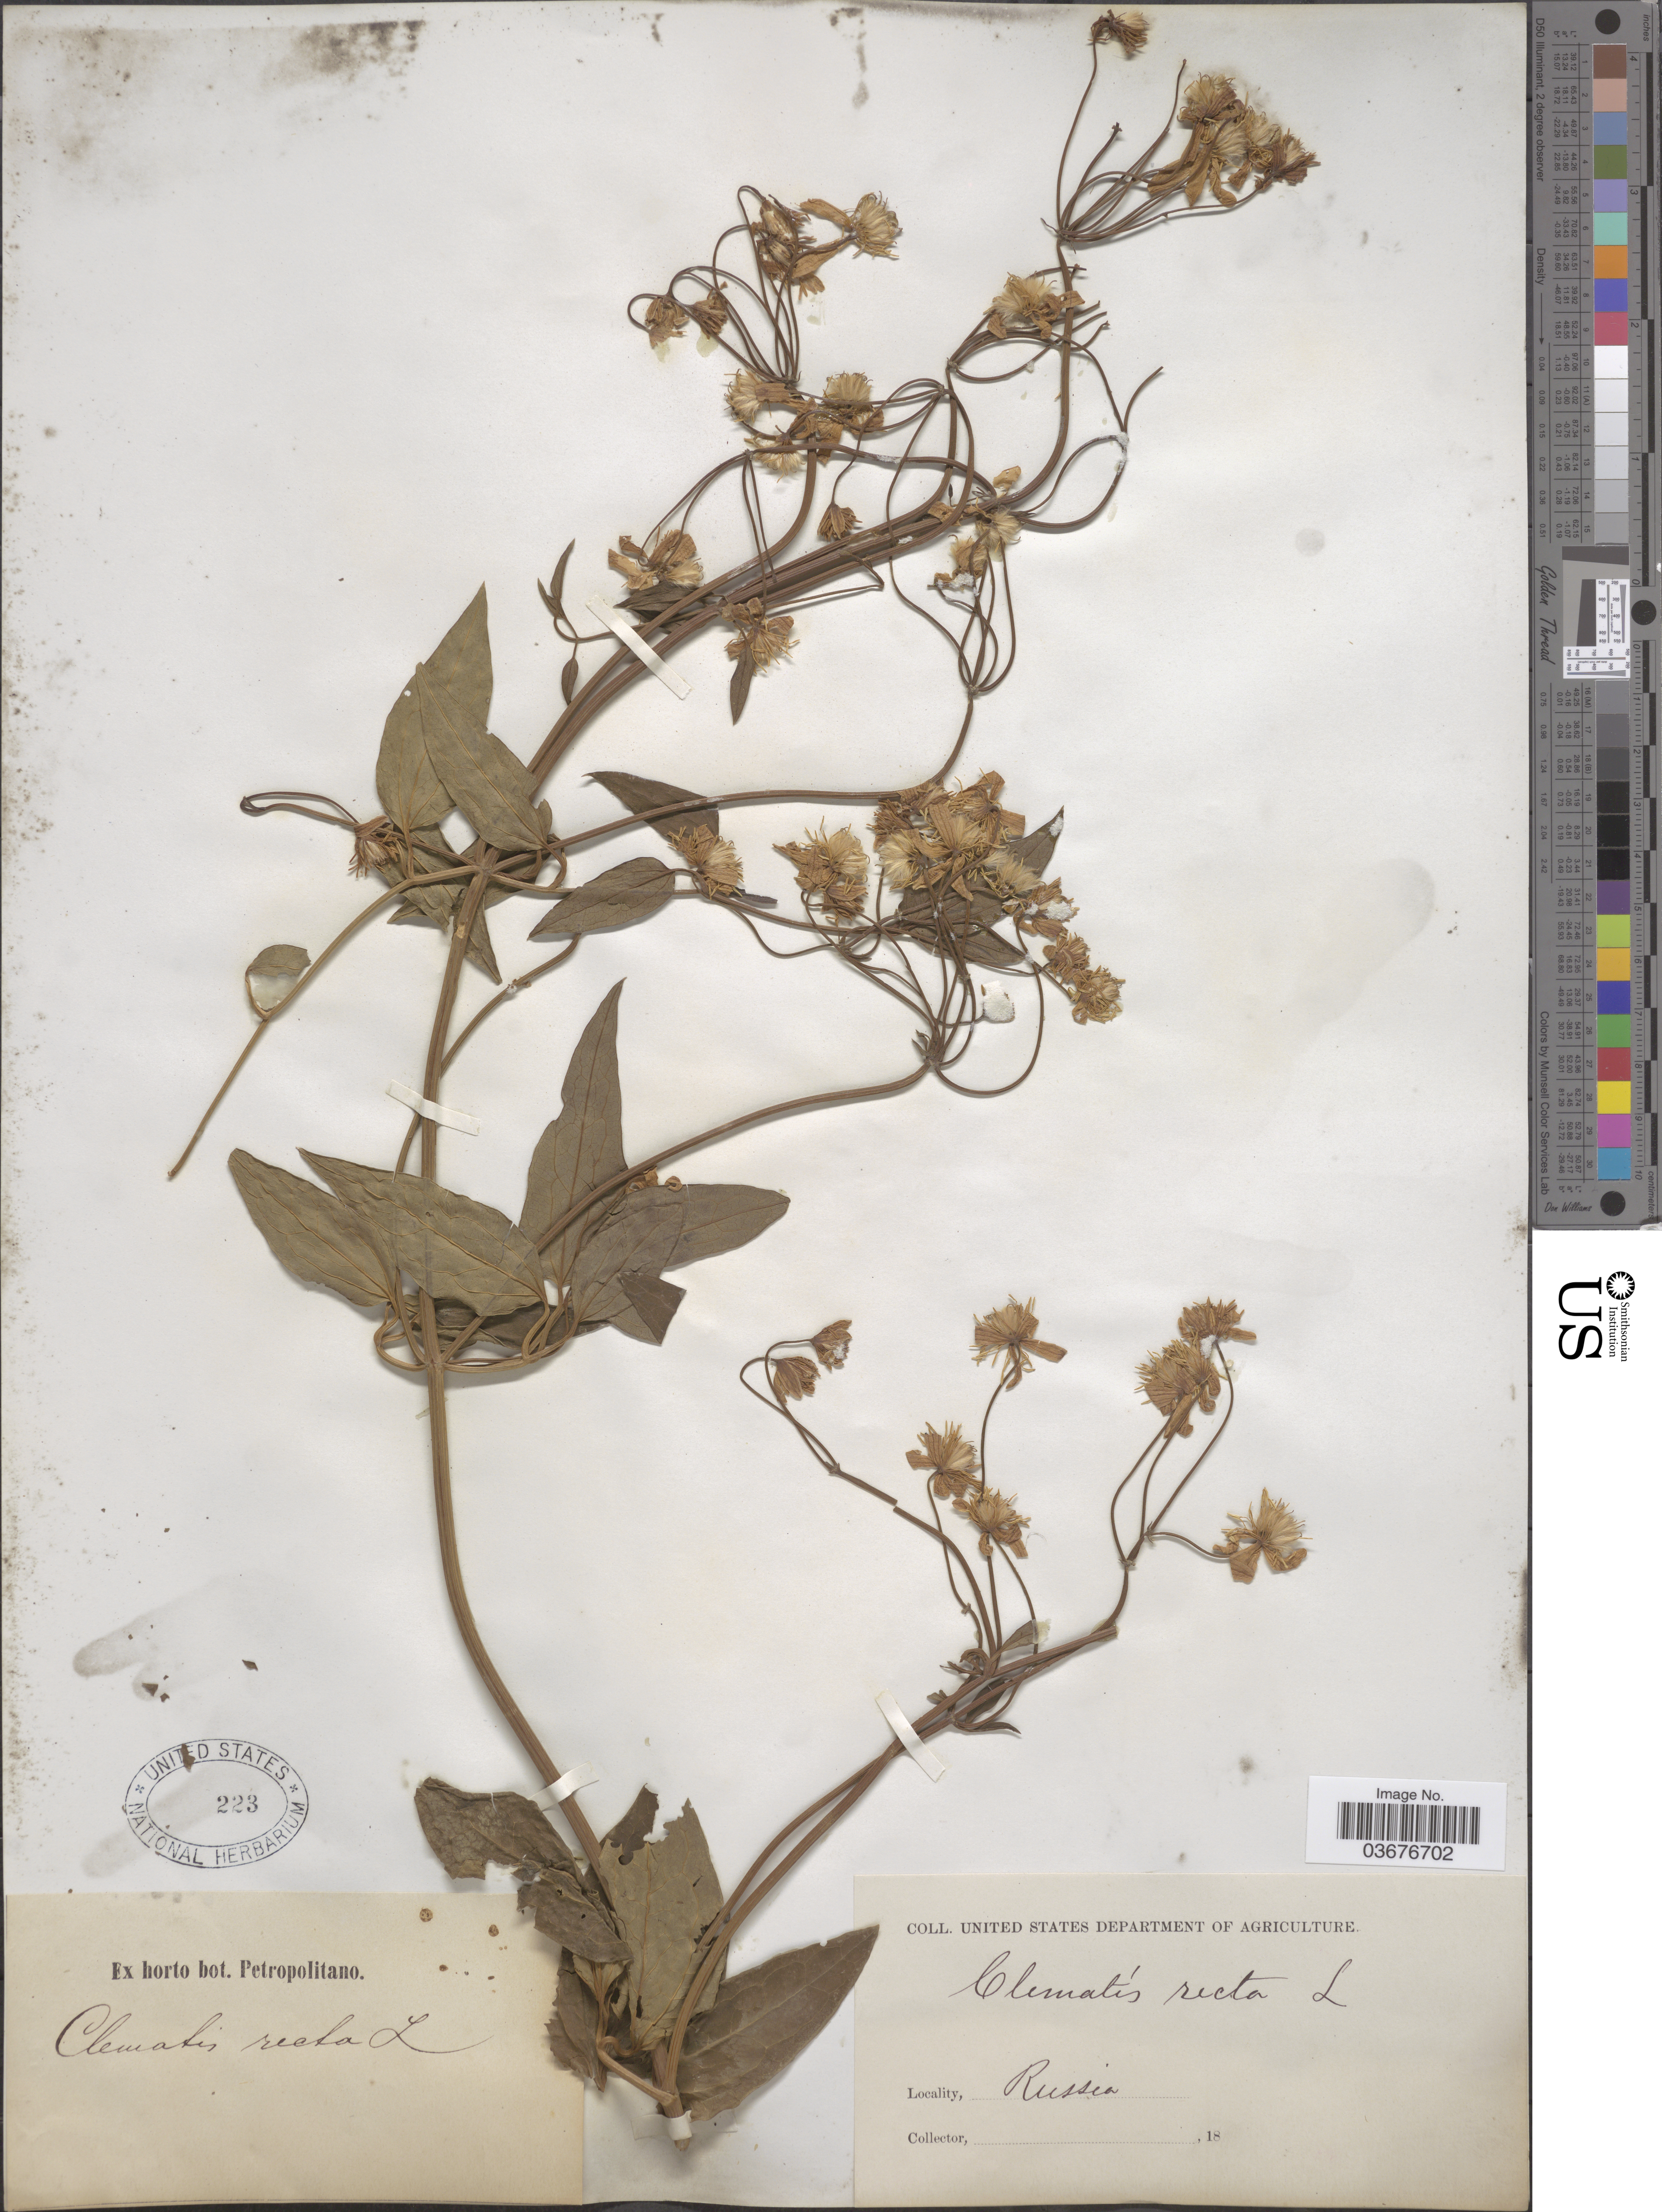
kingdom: Plantae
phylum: Tracheophyta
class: Magnoliopsida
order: Ranunculales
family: Ranunculaceae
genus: Clematis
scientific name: Clematis recta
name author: L.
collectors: ex Horto Bot. Petropolitano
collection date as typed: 18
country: Russian Federation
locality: Russia.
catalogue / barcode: US 223